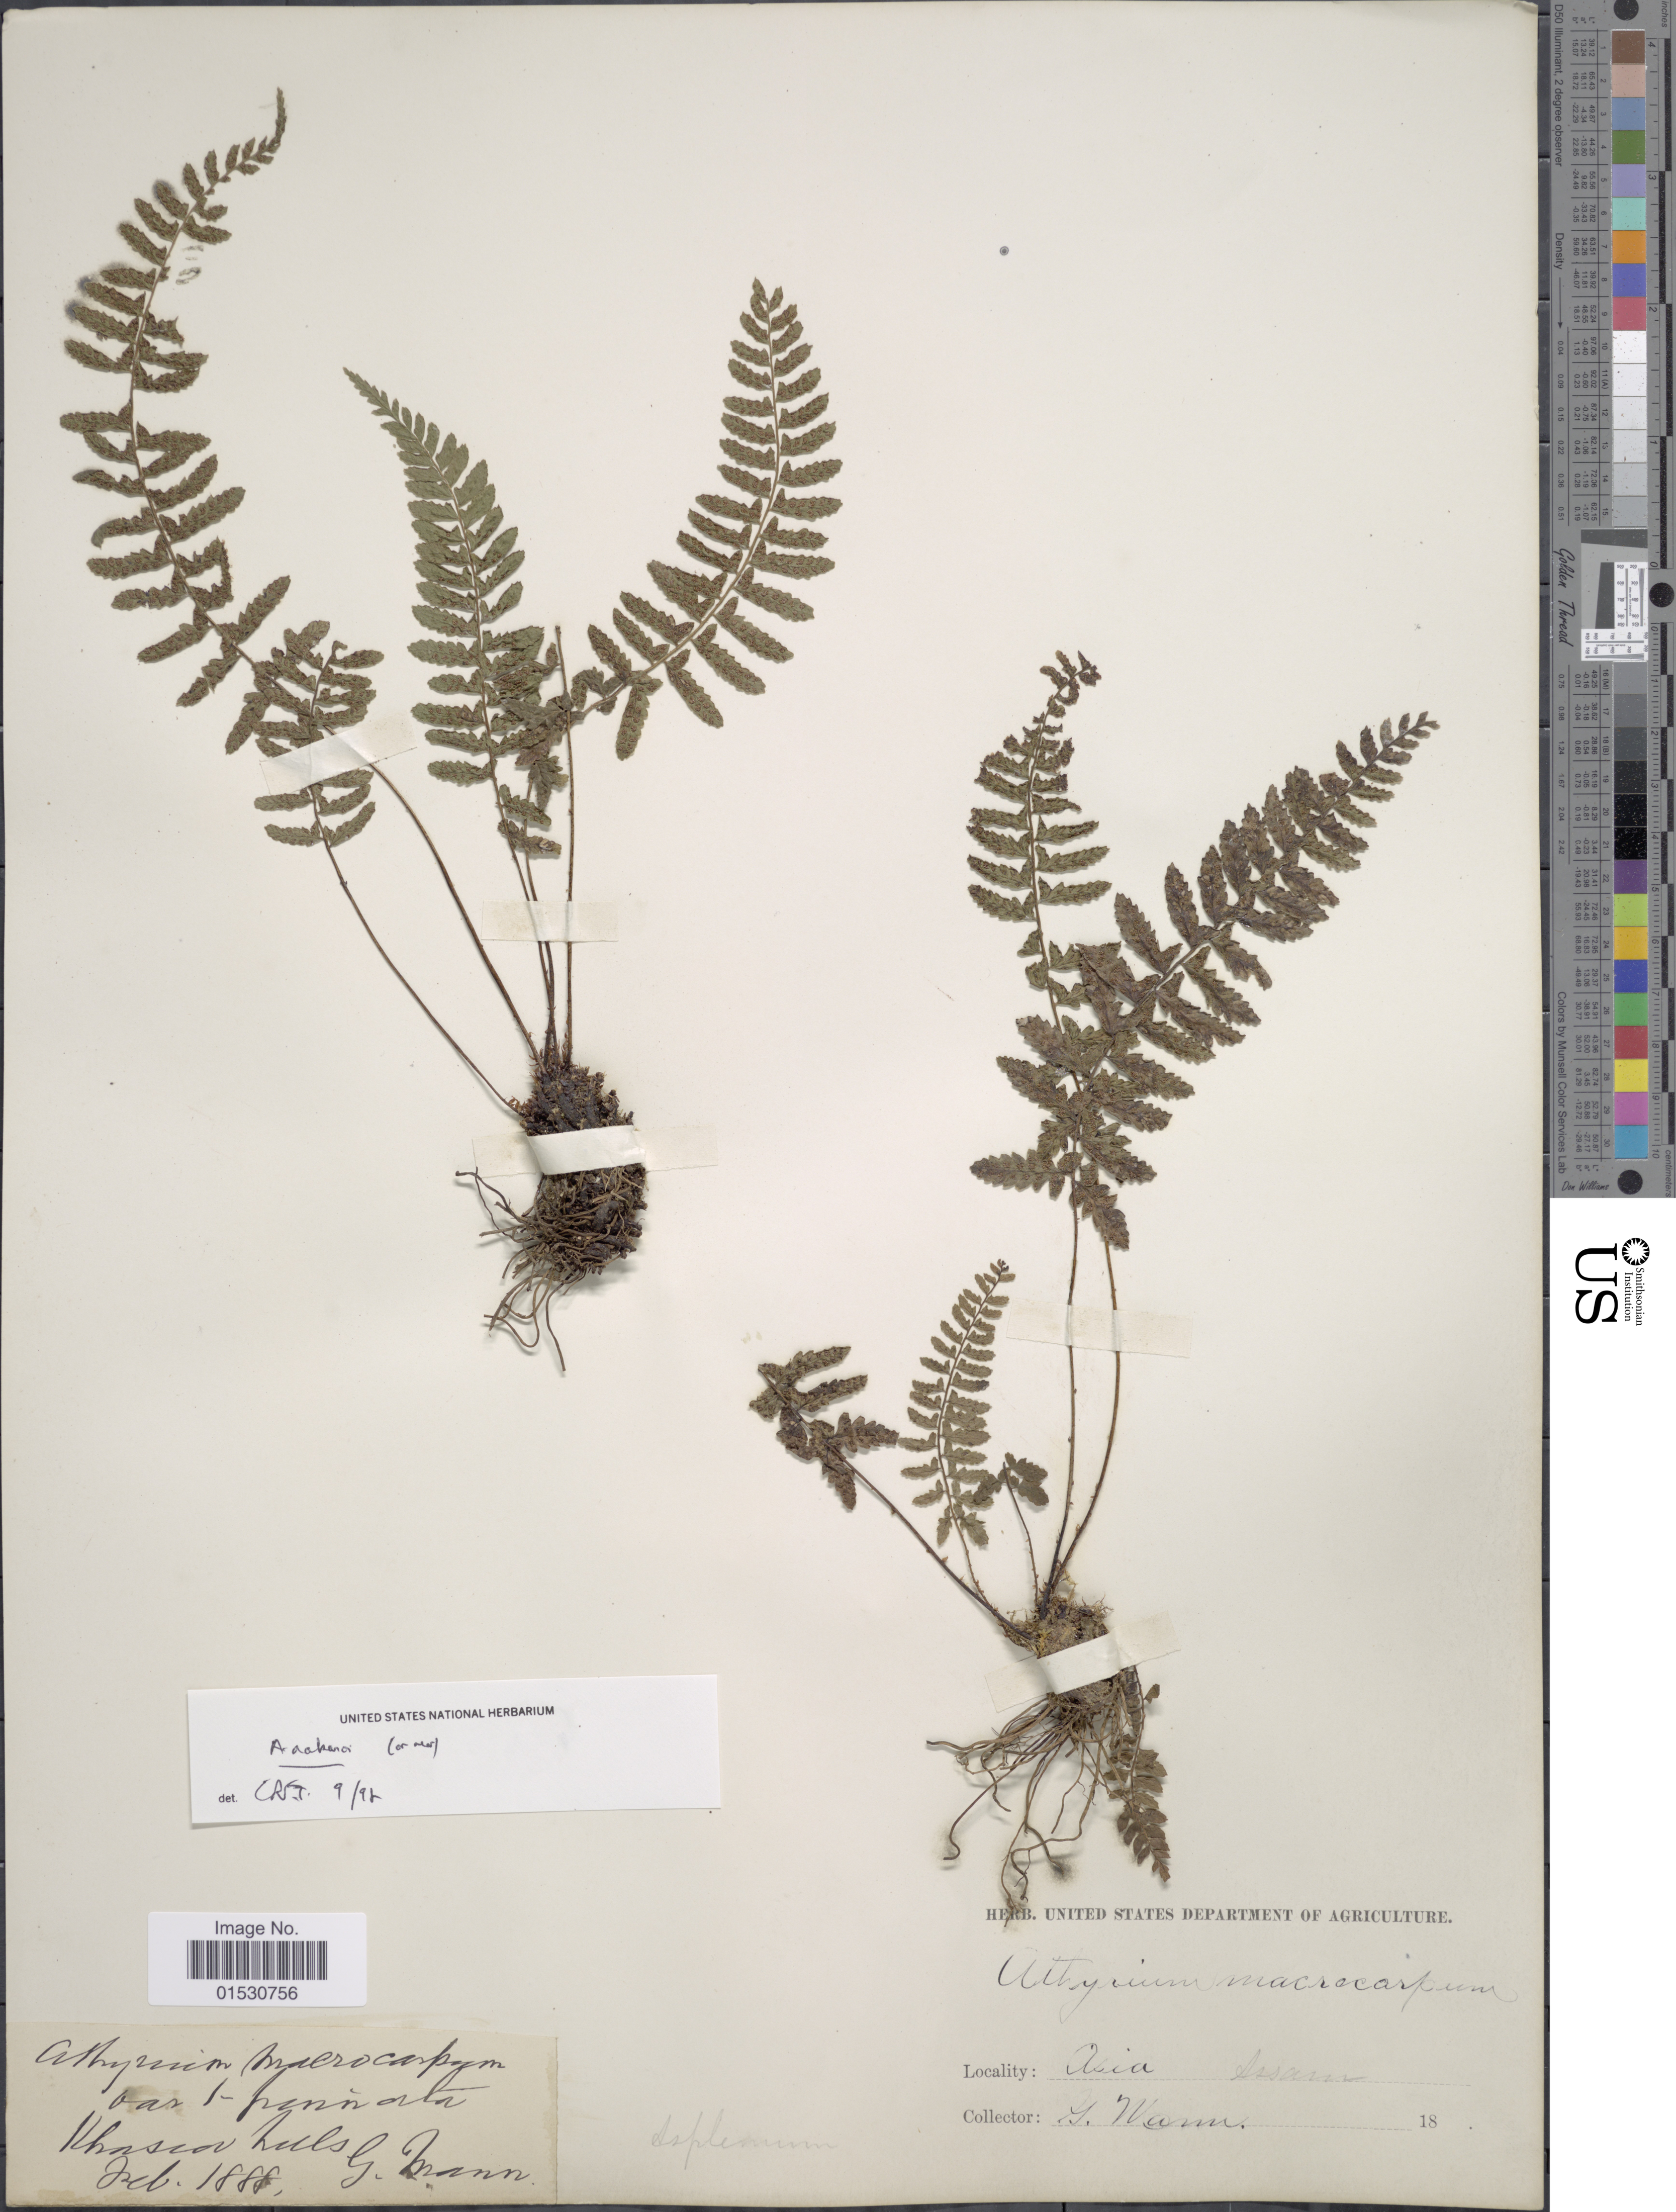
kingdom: Plantae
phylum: Tracheophyta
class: Polypodiopsida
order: Polypodiales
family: Athyriaceae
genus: Athyrium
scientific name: Athyrium macrocarpon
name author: Bedd.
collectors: G. Mann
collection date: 1888-02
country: India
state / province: Meghalaya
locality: Khasi Hills. Assam.